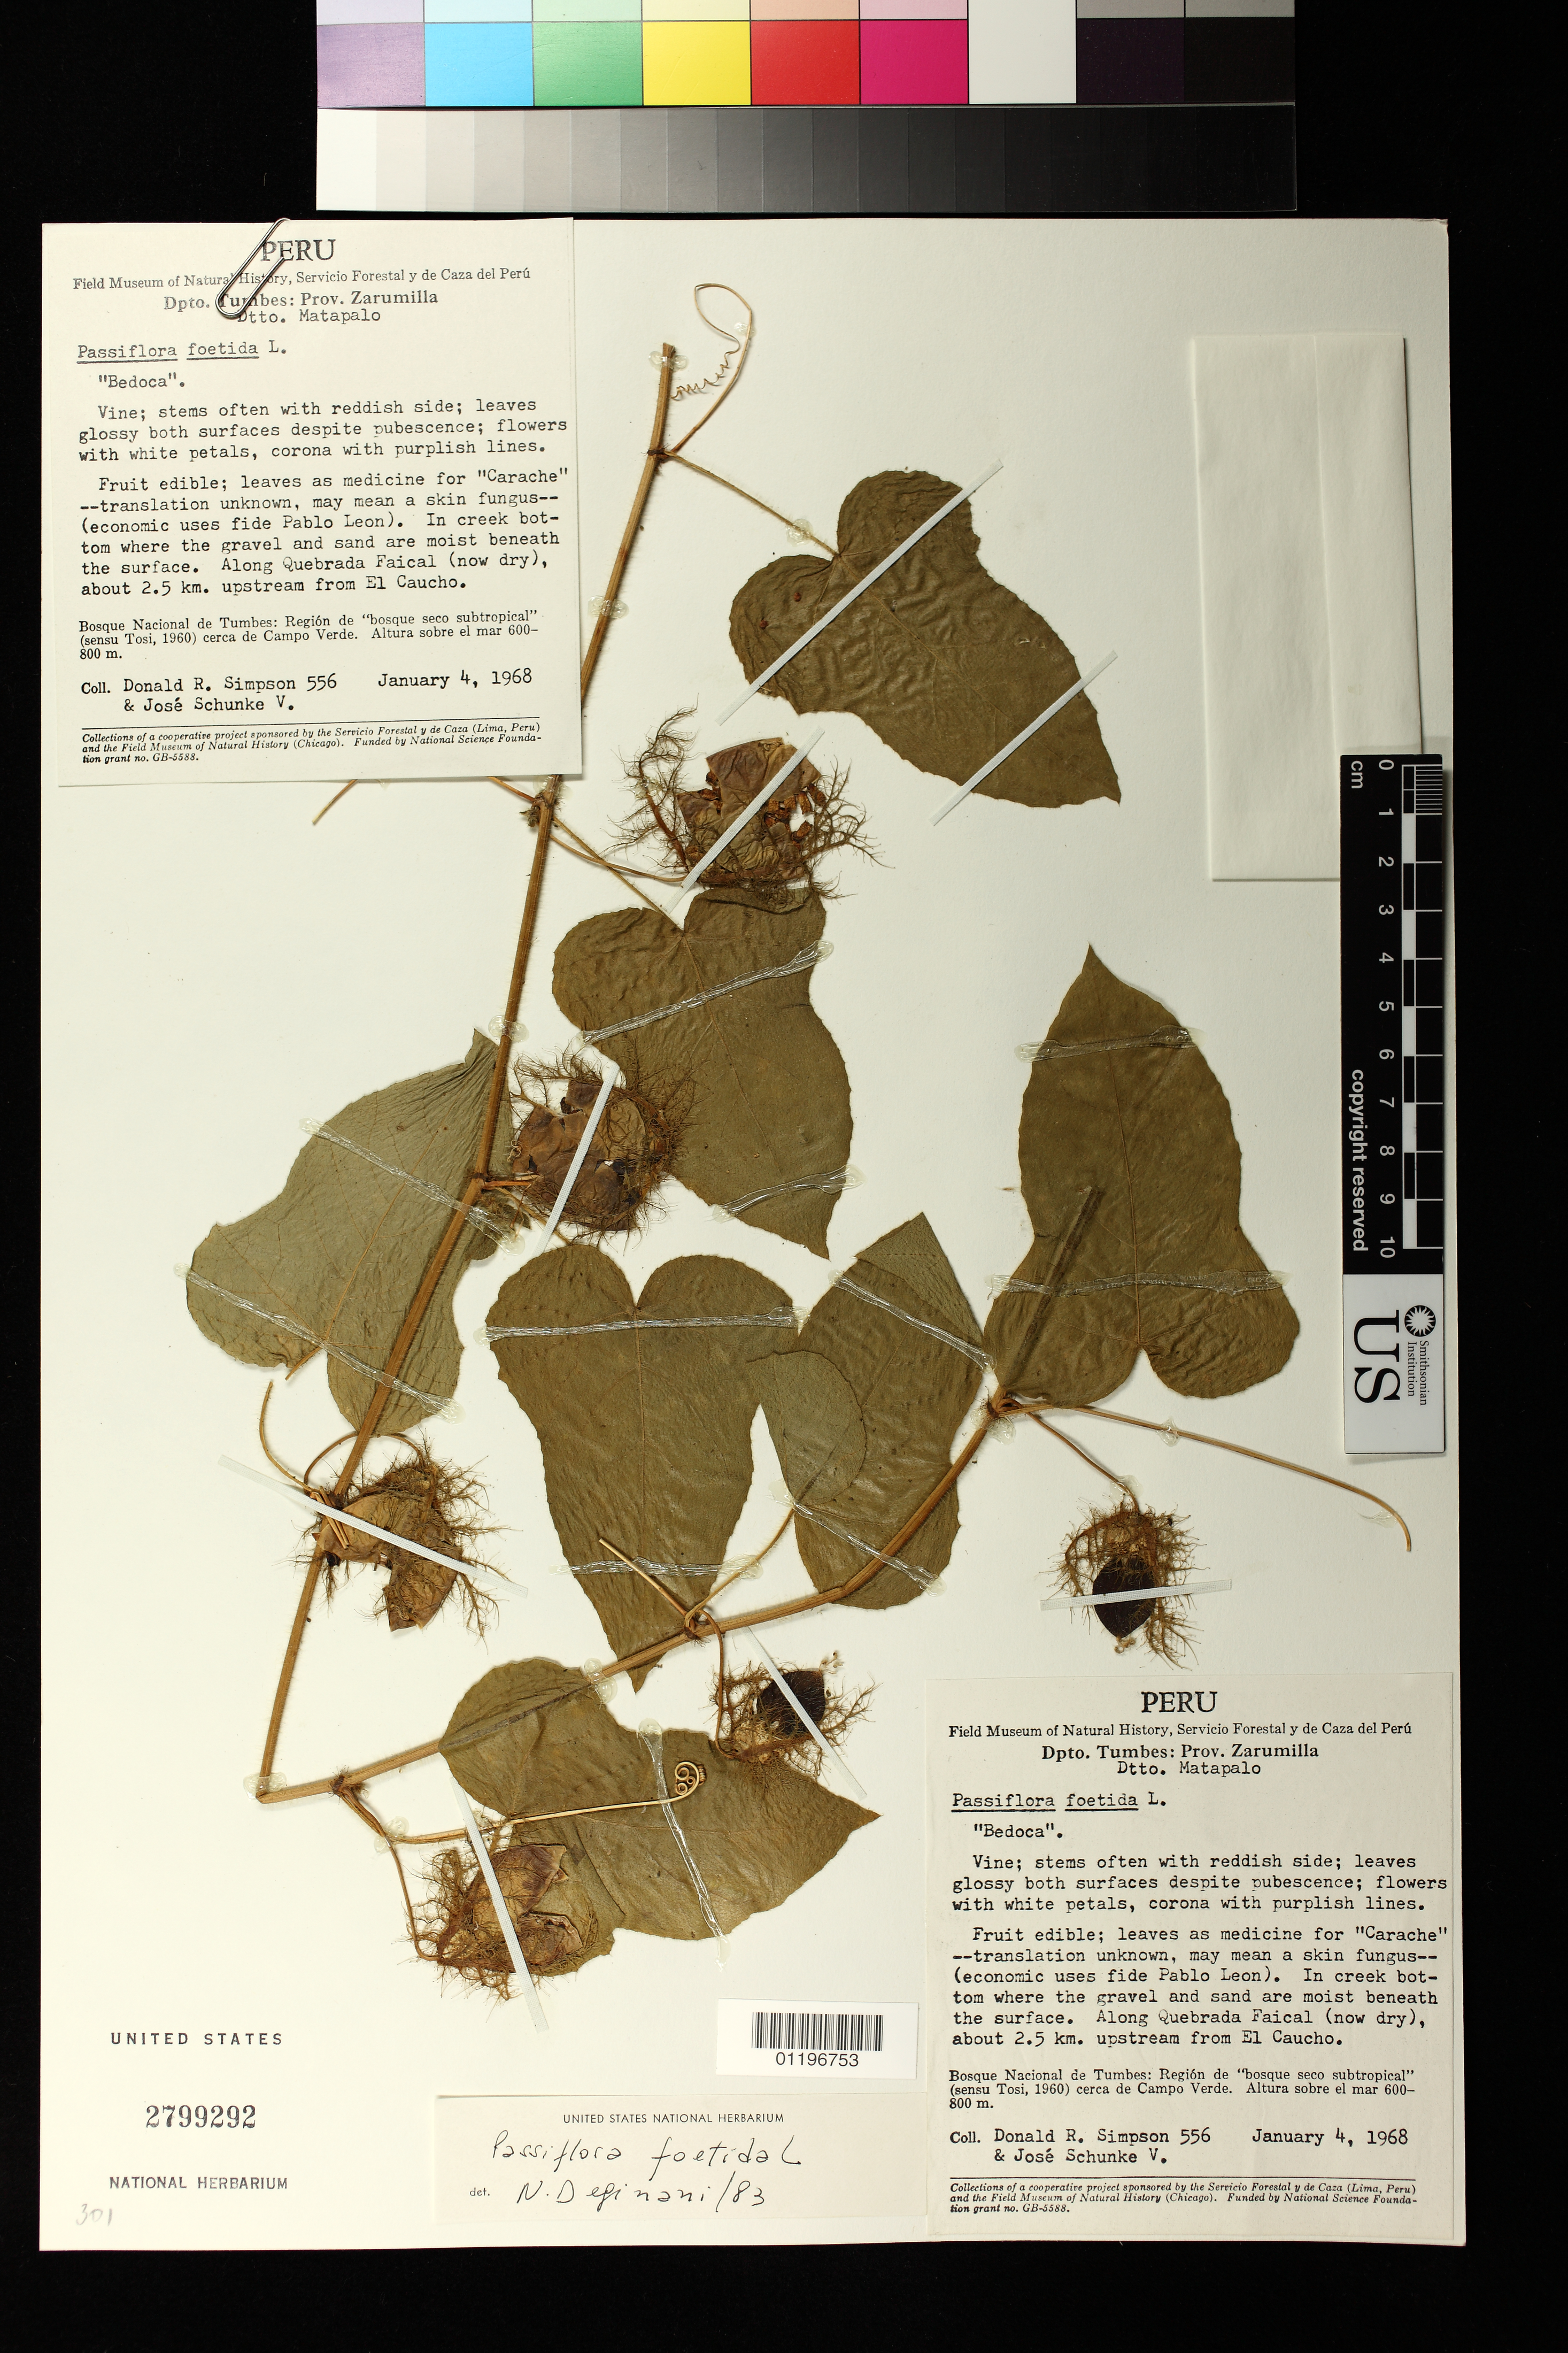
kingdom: Plantae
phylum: Tracheophyta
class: Magnoliopsida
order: Malpighiales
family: Passifloraceae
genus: Passiflora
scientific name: Passiflora foetida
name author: L.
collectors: D. R. Simpson & J. Schunke Vigo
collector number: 556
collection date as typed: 04 Jan 1968 or 04 Apr 1968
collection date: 1968-01-04/1968-04-01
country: Peru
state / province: Tumbes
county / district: Zarumilla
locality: Depto Tumbes, Prov. Zarumilla, Dtto. Matapalo. Bosque Nacional de Tumbes: Region de "bosque seco subtropical" cerca de Campo Verde. In creek bottom where the gravel and sand are moist beneath the surface. Along Quebrada Faical (now dry), about 2.5 km. ups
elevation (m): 600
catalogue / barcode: US 2799292